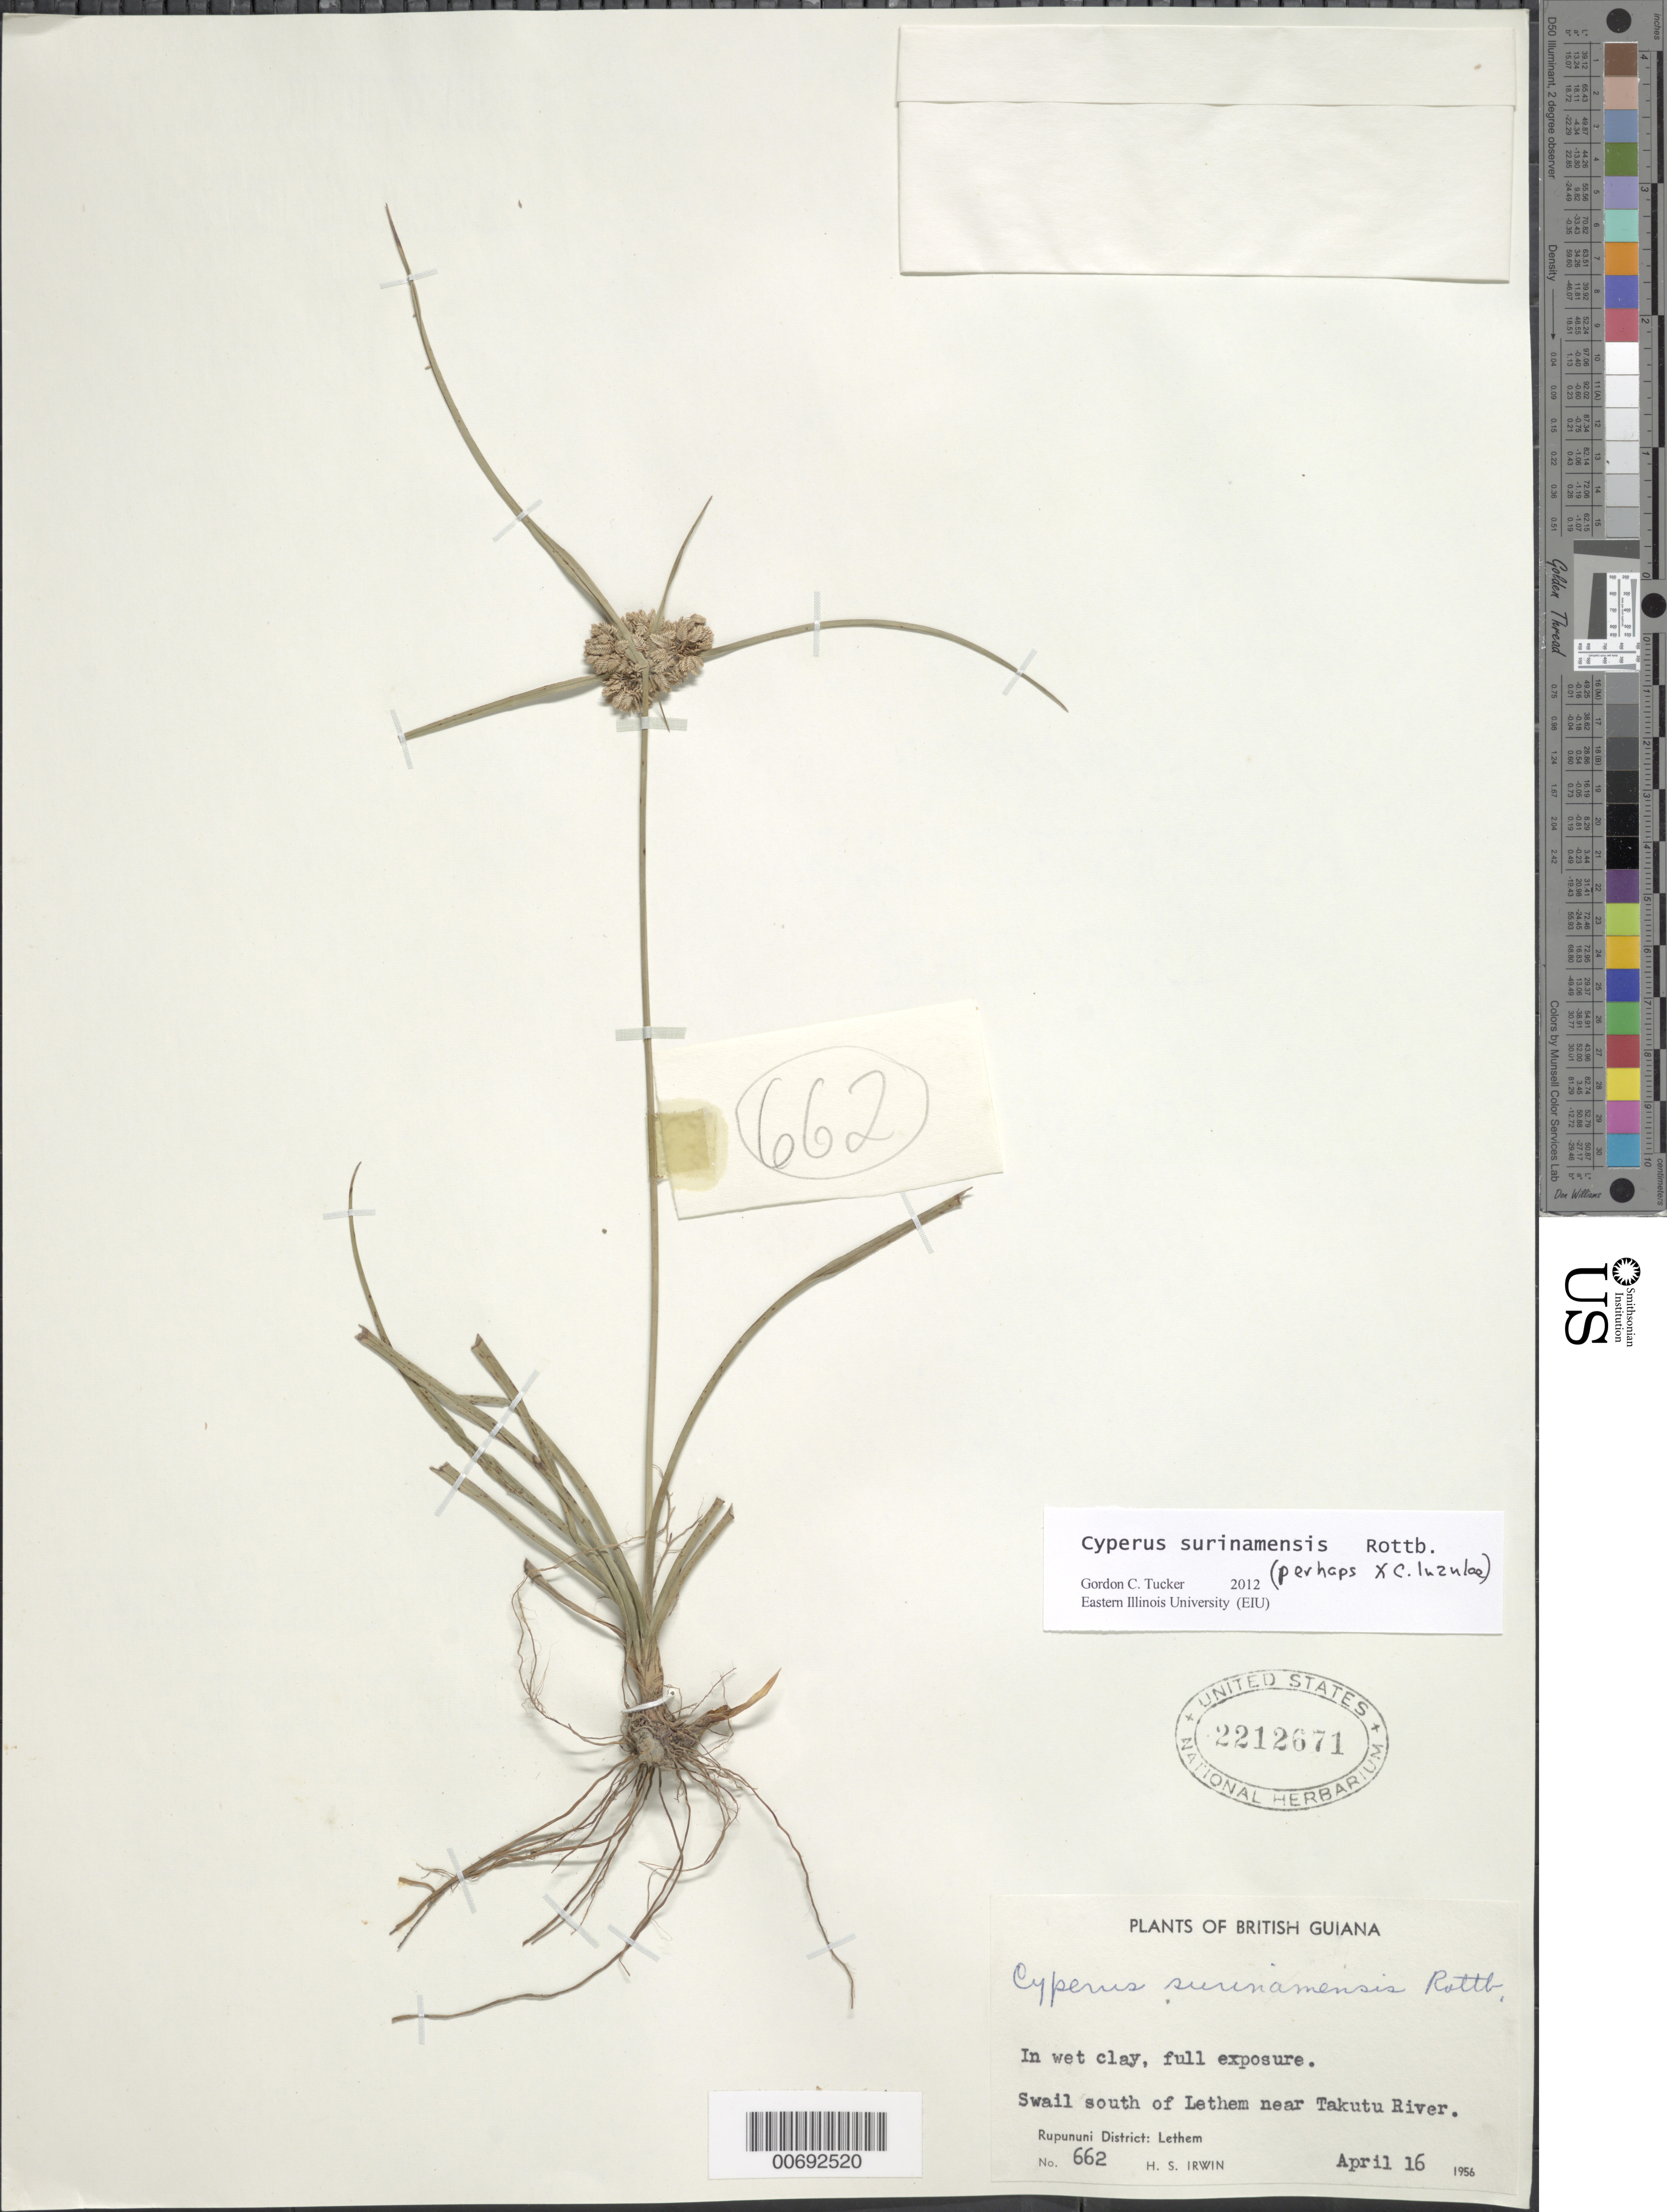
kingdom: Plantae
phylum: Tracheophyta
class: Liliopsida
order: Poales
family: Cyperaceae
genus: Cyperus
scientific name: Cyperus surinamensis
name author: Rottb.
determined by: Tucker, G. C.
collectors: H. Irwin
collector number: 662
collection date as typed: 16-Apr-56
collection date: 1956-04-16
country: Guyana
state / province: U. Takutu-U. Essequibo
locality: Rupununi Dist., S of Lethem, near Takutu River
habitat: Wet clay; full exposure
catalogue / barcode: US 2212671